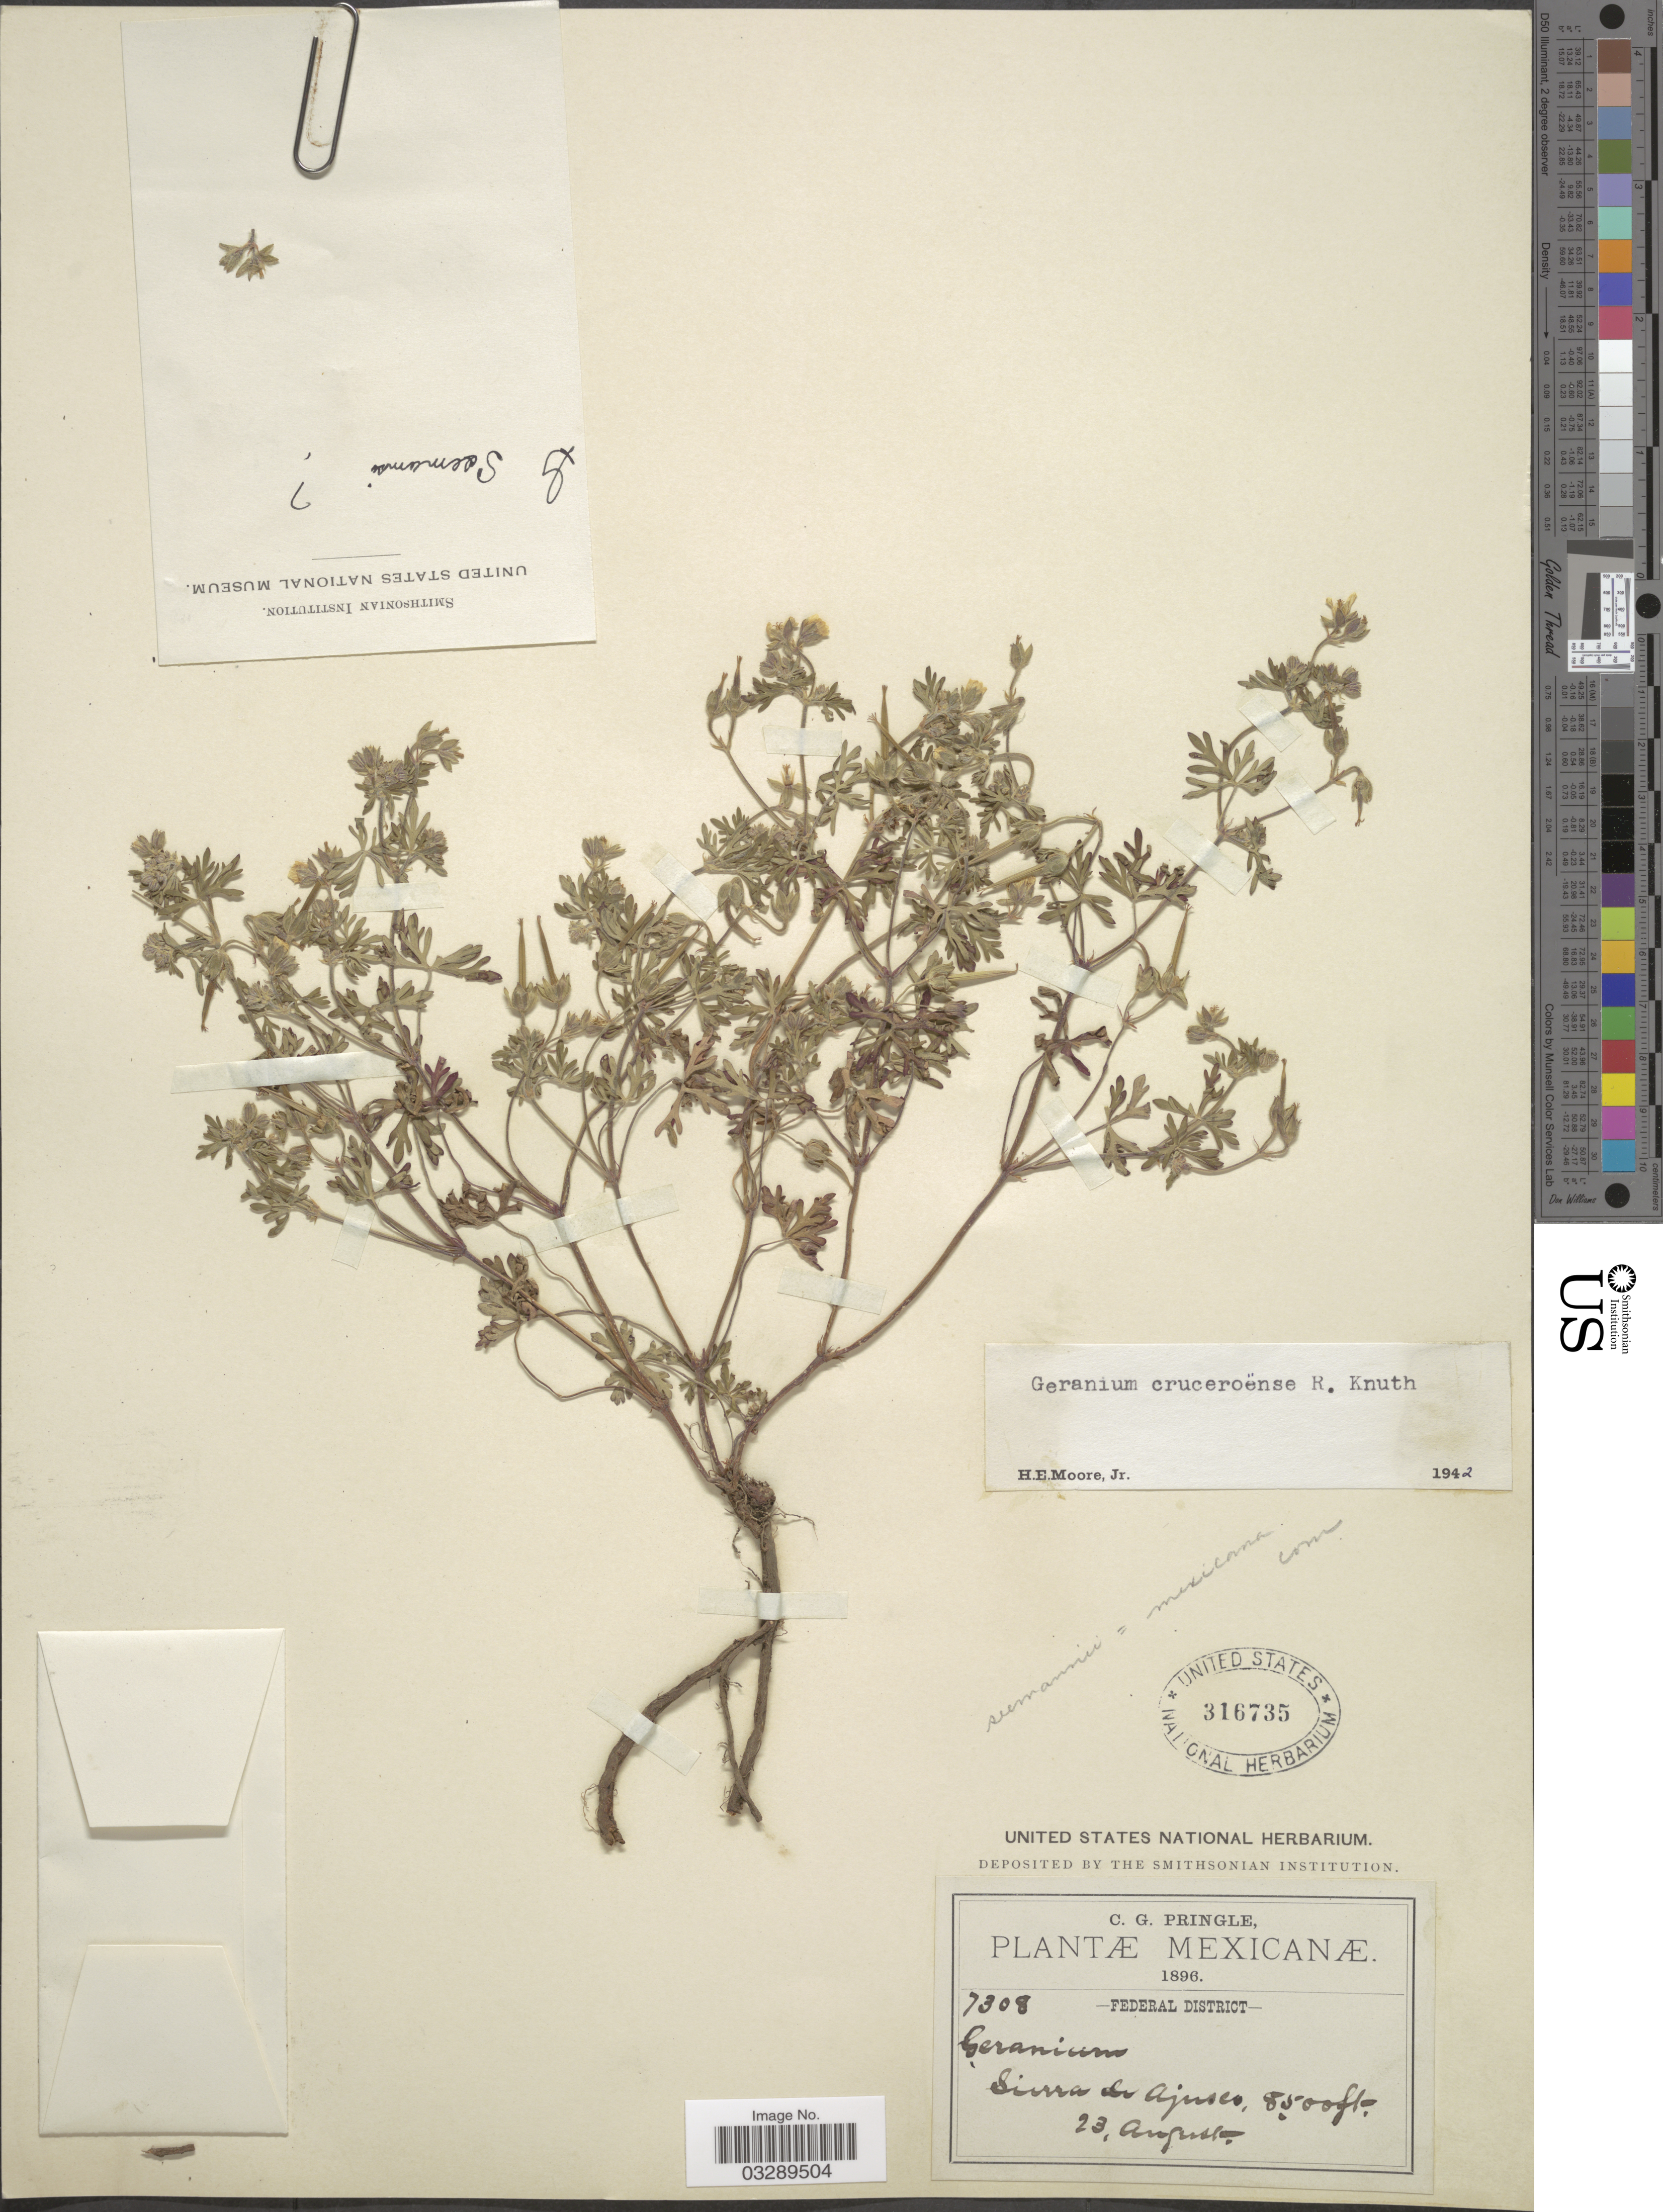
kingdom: Plantae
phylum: Tracheophyta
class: Magnoliopsida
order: Geraniales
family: Geraniaceae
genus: Geranium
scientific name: Geranium cruceroense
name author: R. Knuth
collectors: C. G. Pringle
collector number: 7308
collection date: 1896-08-23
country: Mexico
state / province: Distrito Federal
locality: Federal District. Sierra de Ajusco.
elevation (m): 1676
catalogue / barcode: US 316735